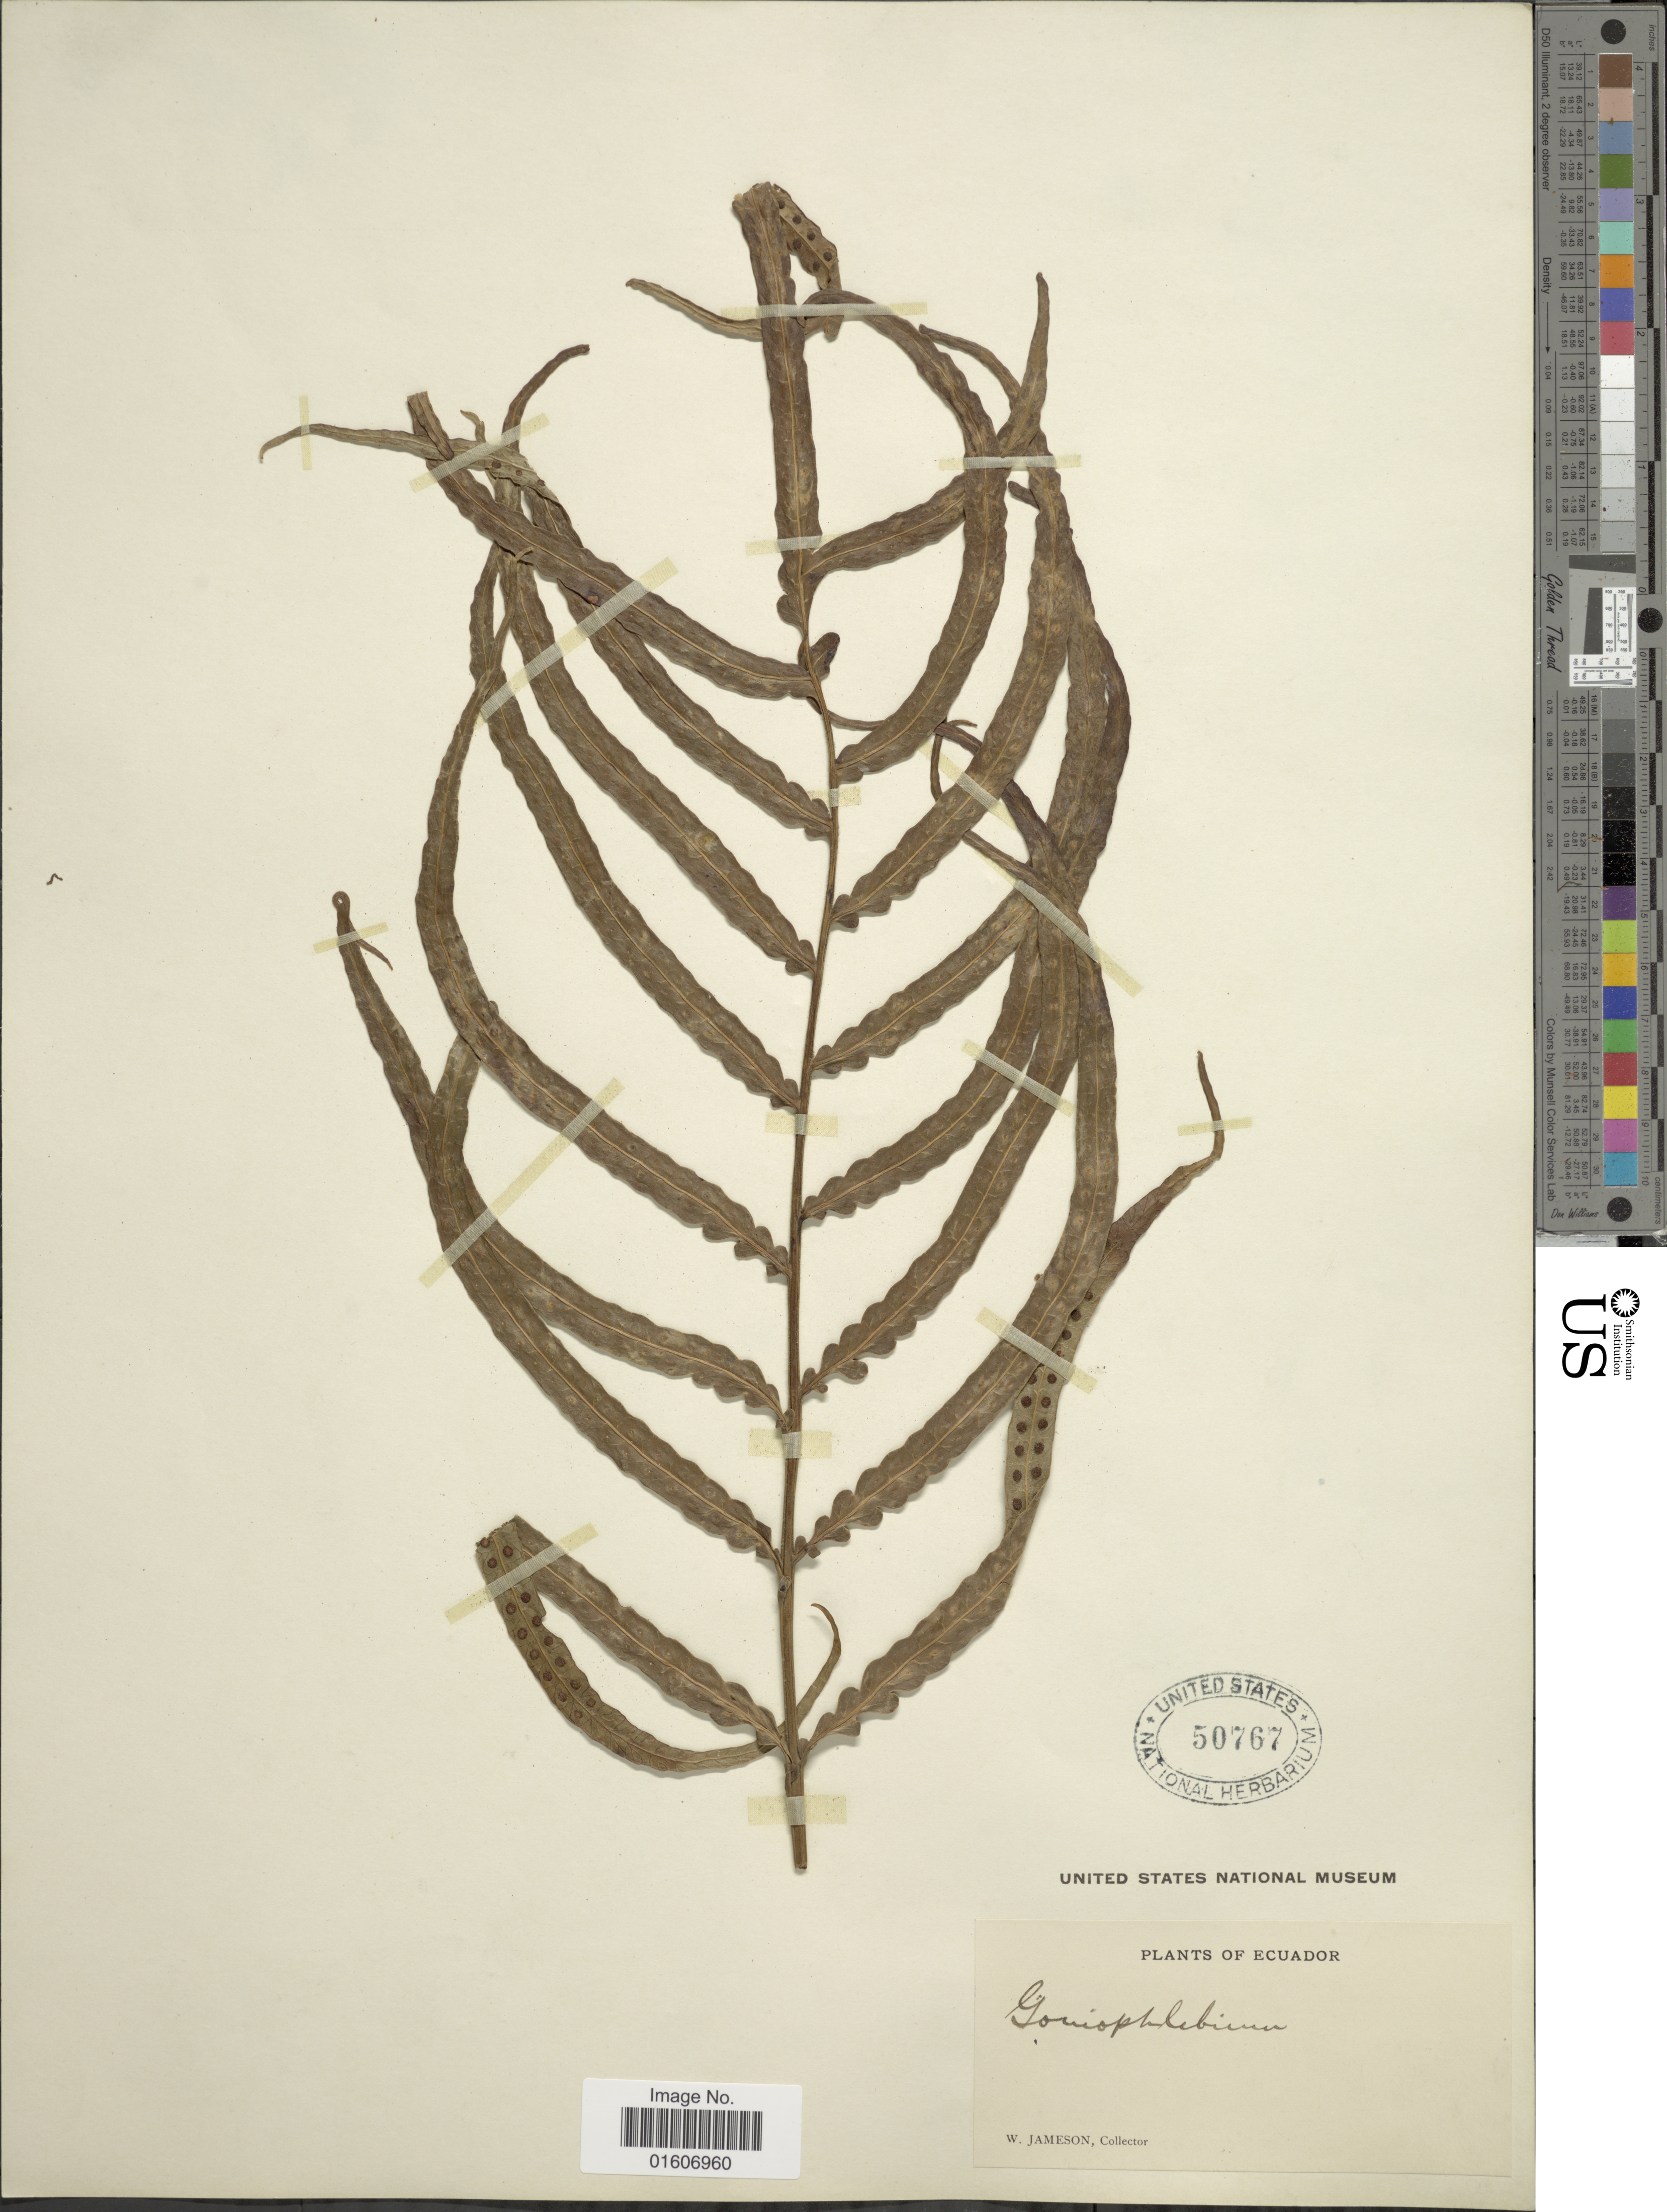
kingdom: Plantae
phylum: Tracheophyta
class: Polypodiopsida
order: Polypodiales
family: Polypodiaceae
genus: Serpocaulon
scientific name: Serpocaulon sessilifolium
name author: (Desv.) A.R. Sm.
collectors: W. Jameson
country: Ecuador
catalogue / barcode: US 50767